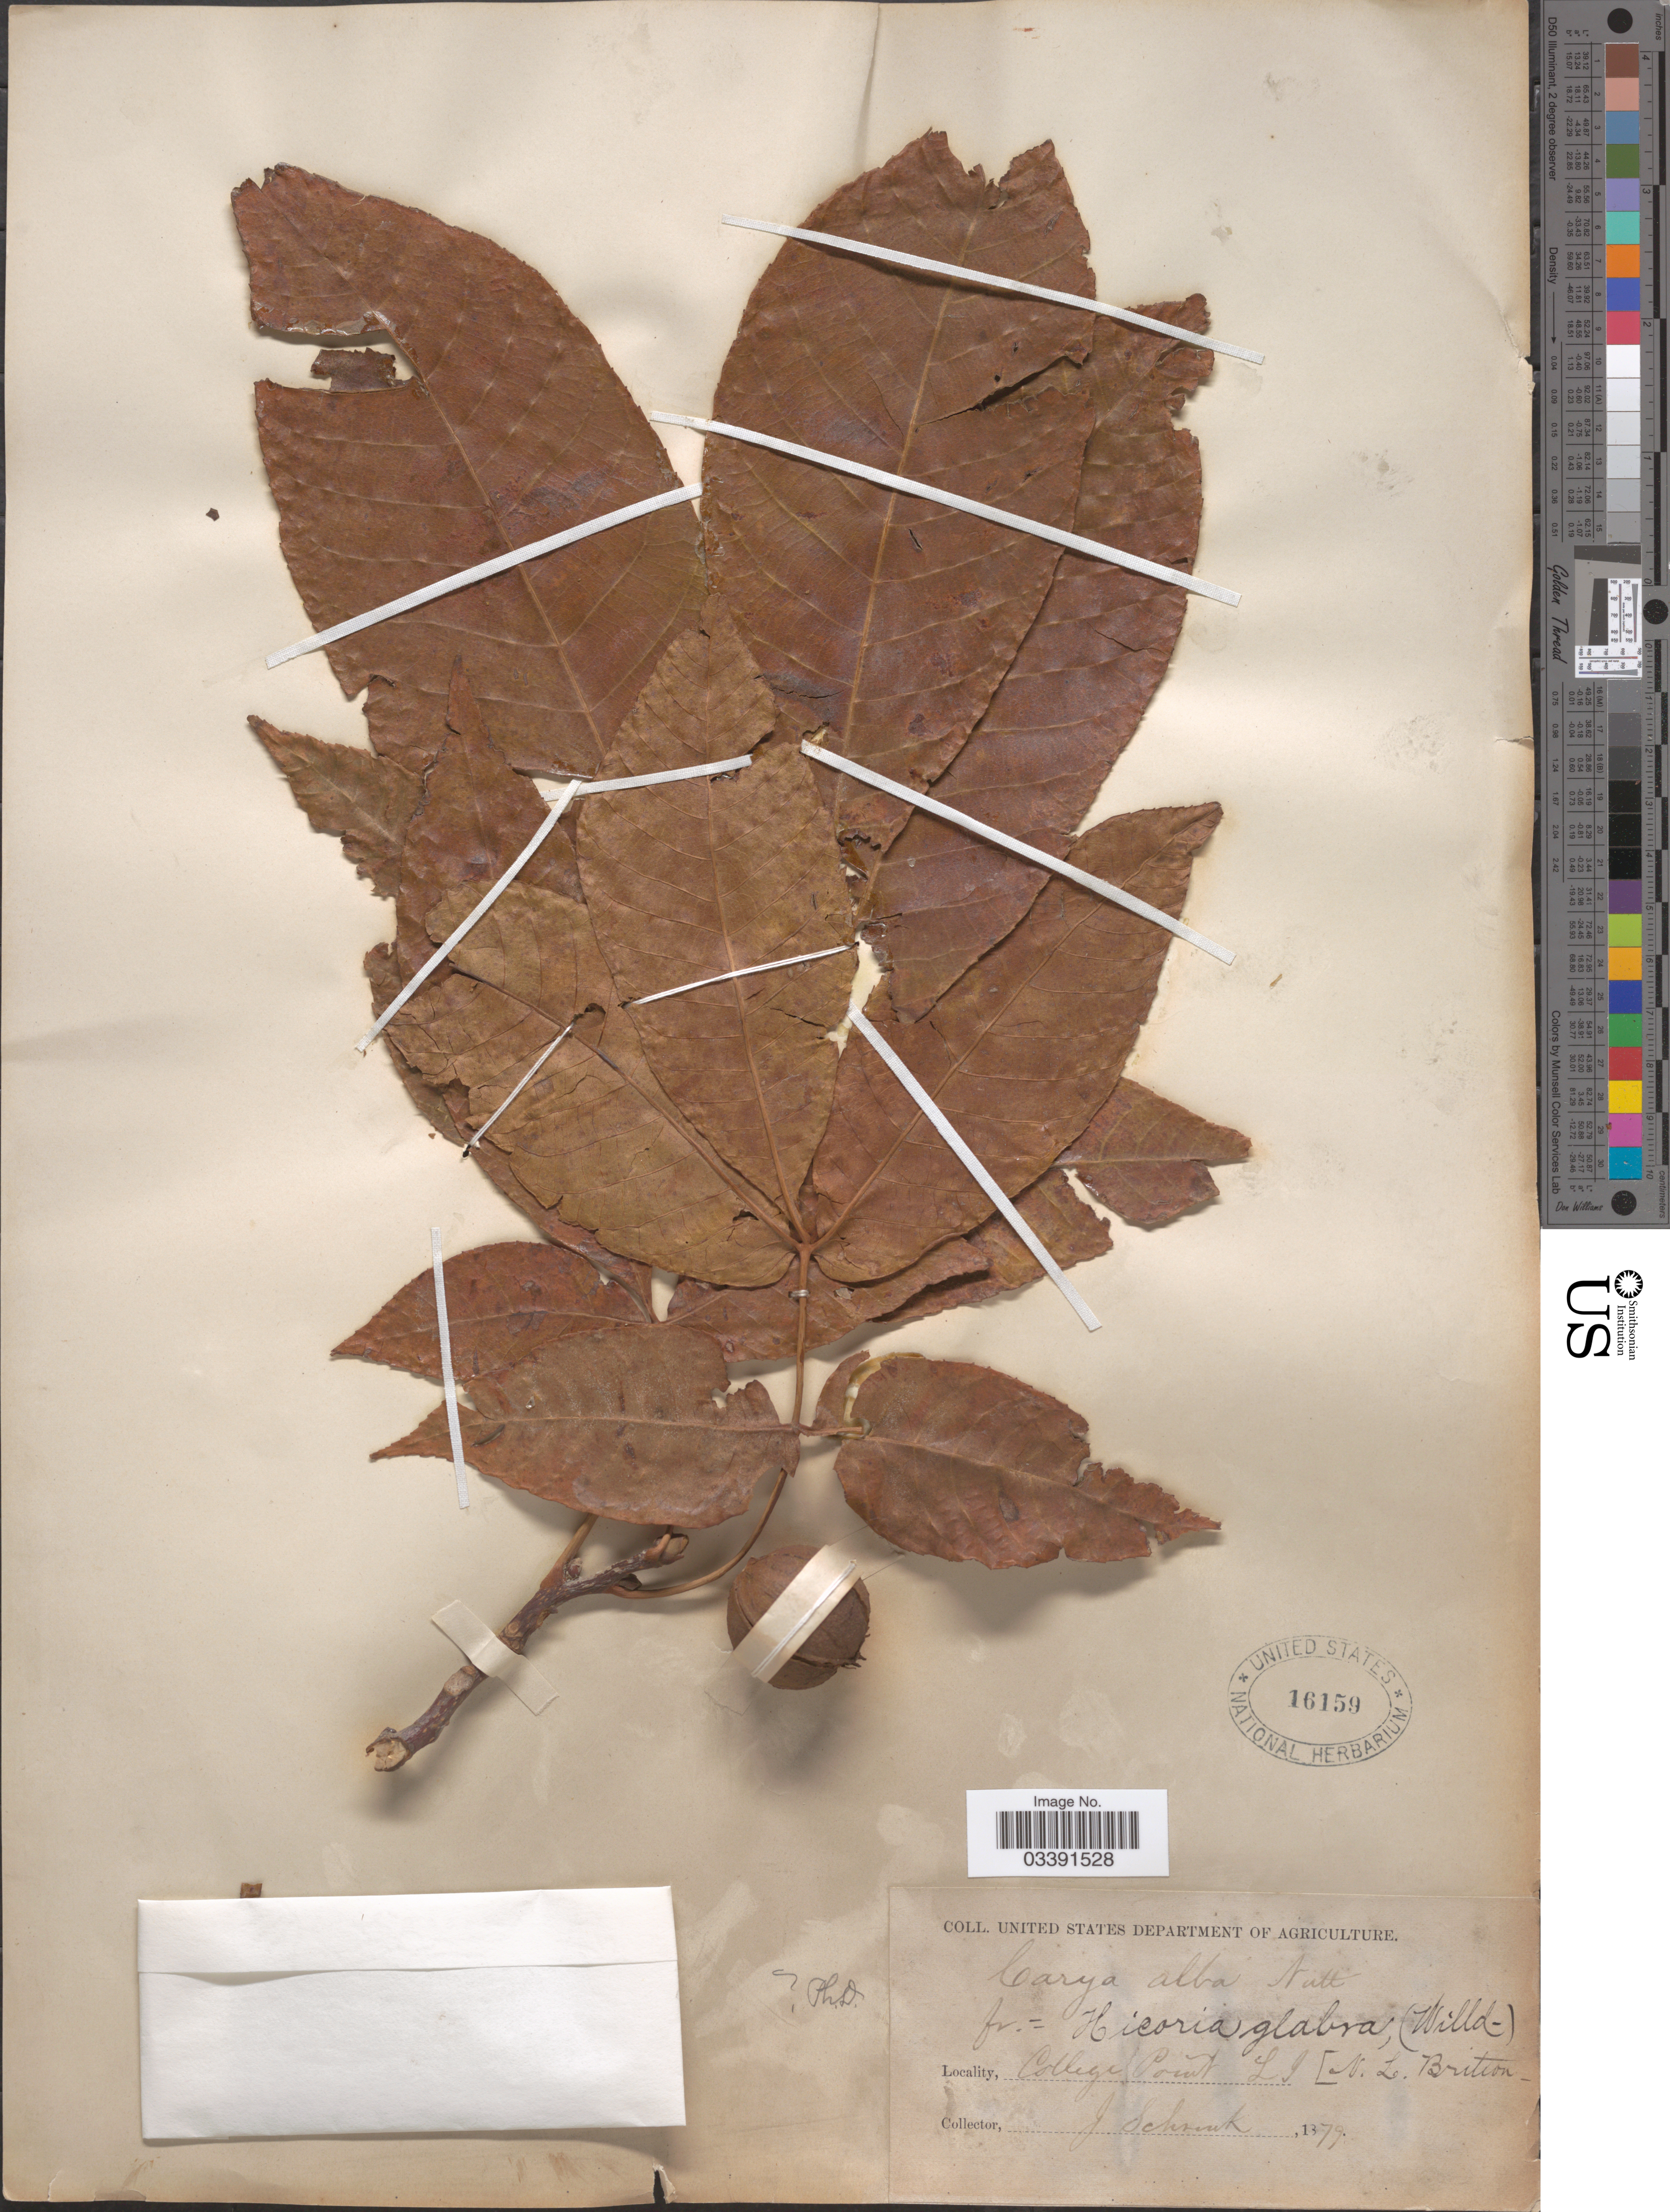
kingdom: Plantae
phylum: Tracheophyta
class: Magnoliopsida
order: Fagales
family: Juglandaceae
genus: Carya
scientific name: Carya glabra var. glabra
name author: (Mill.) Sweet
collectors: J. Schrenk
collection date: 1879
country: United States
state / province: New York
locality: College Point, L.I.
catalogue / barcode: US 16159